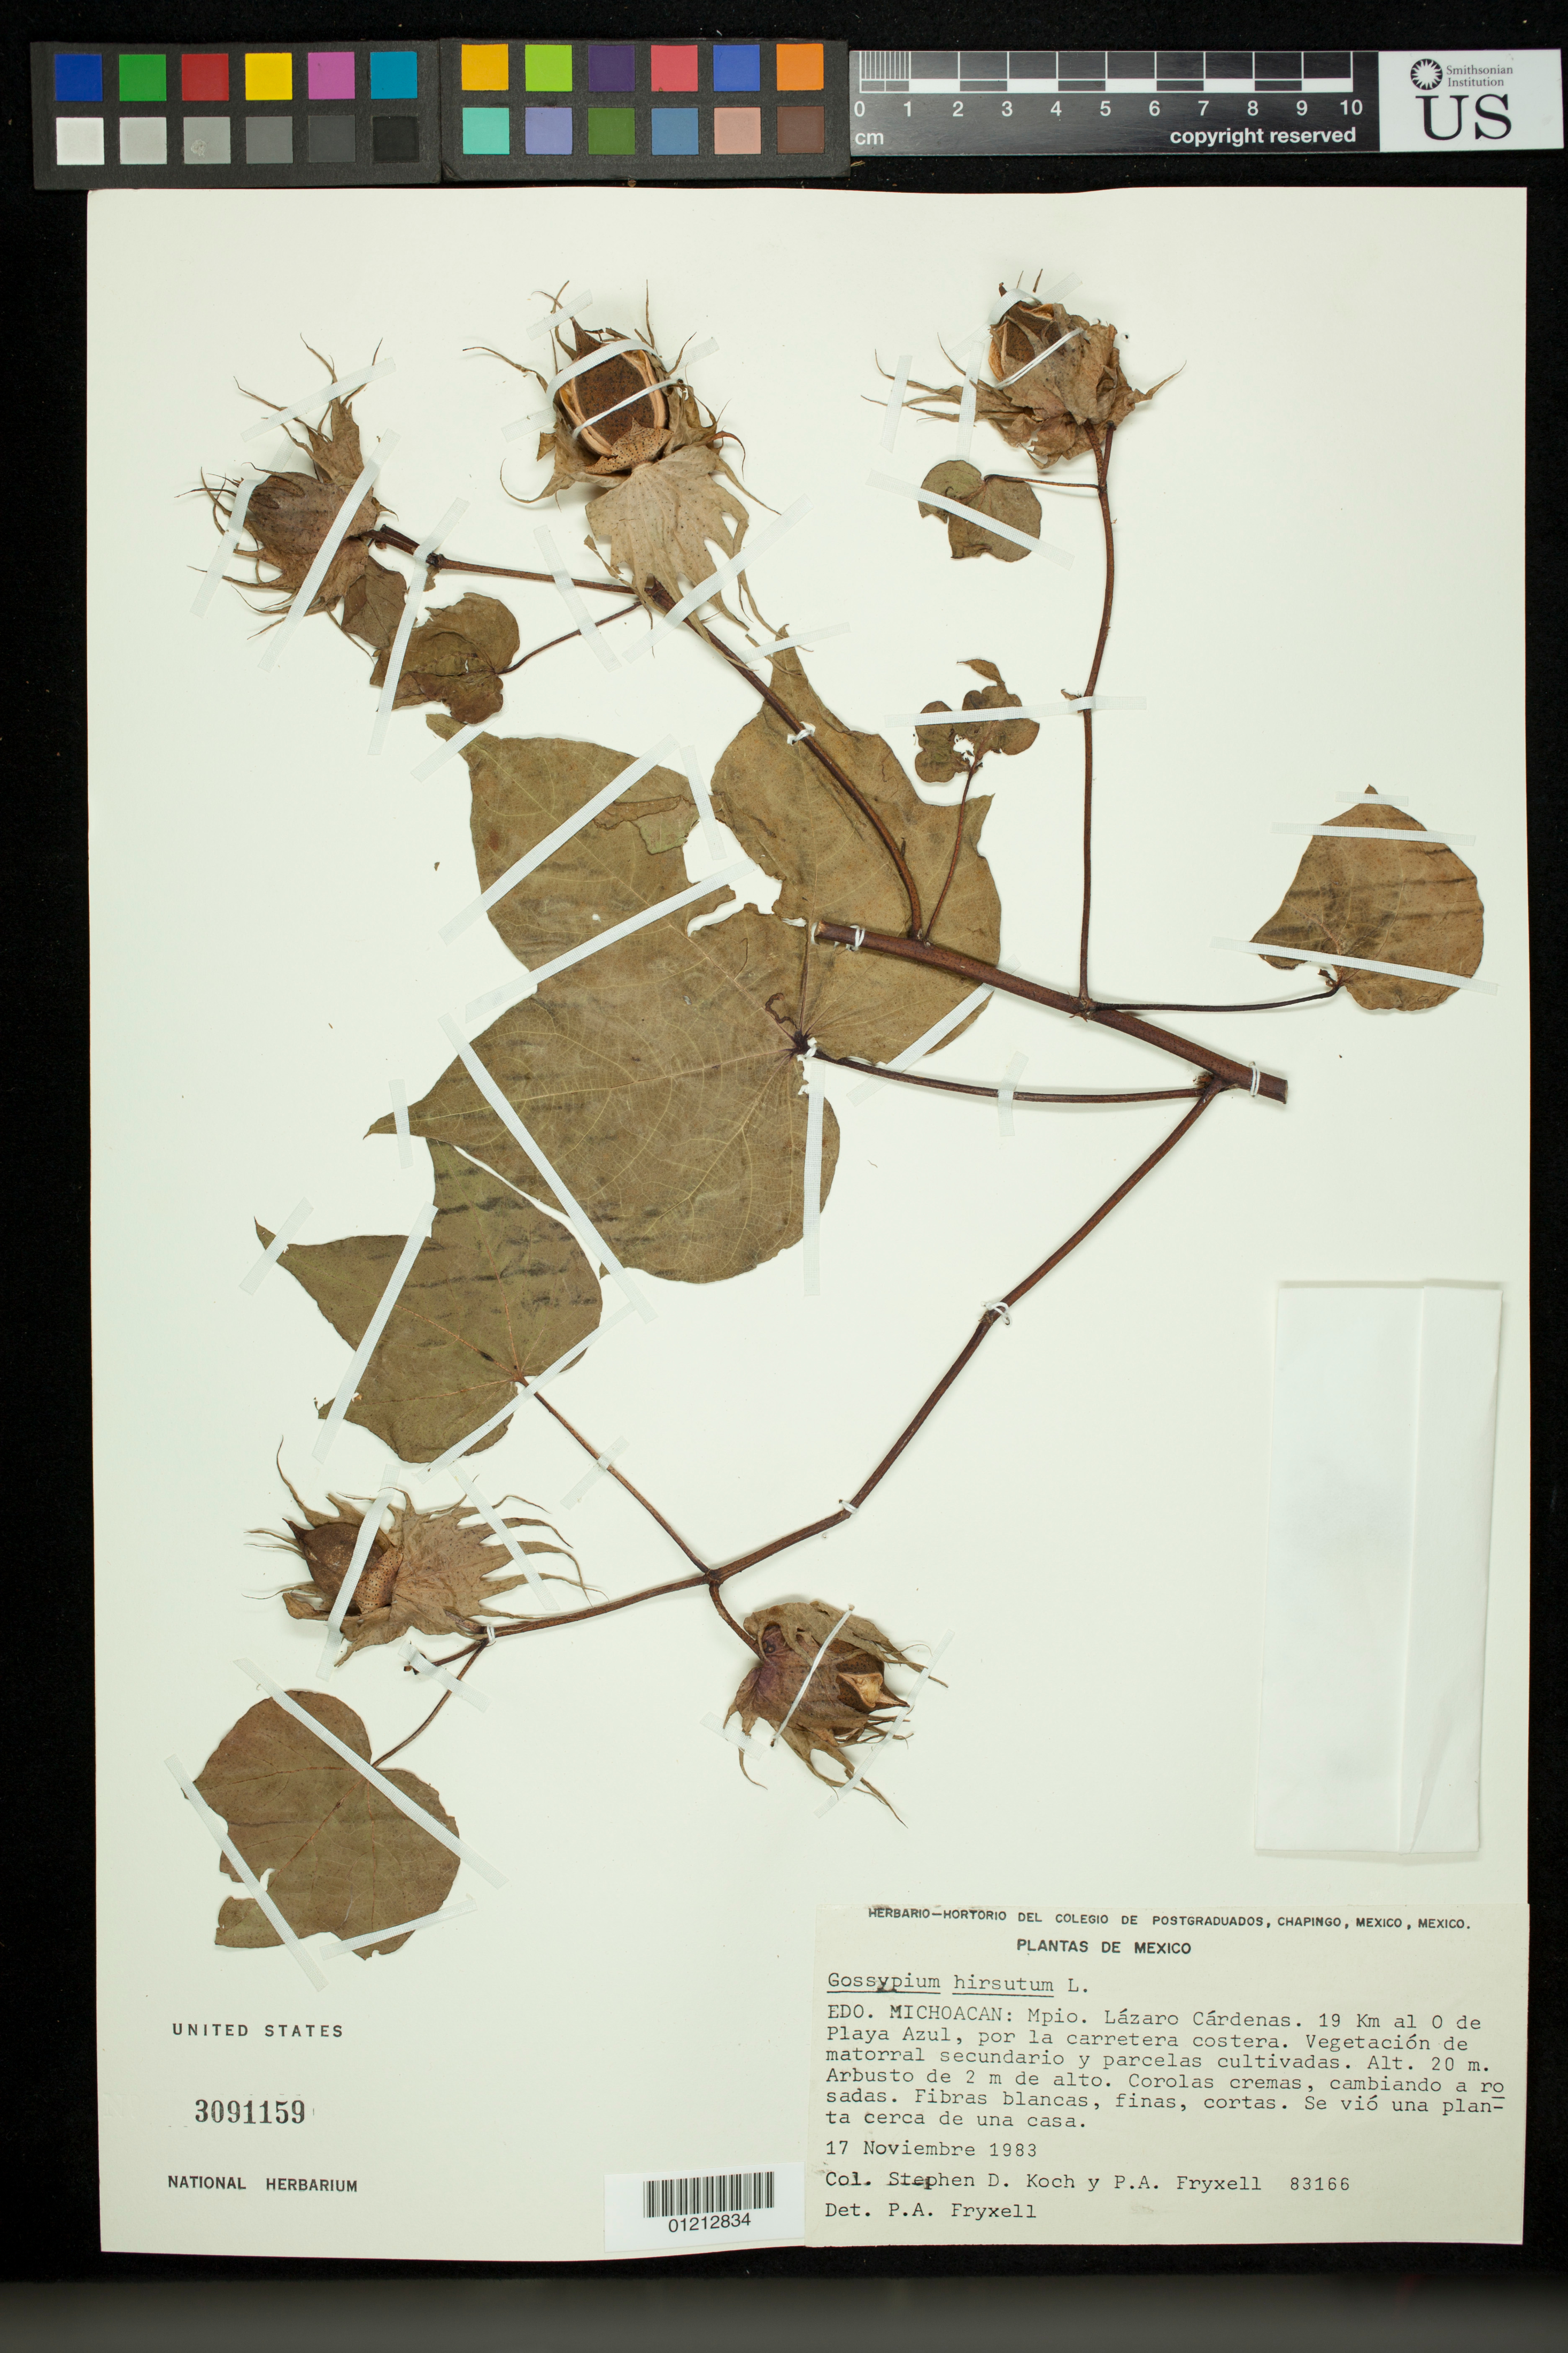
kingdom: Plantae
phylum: Tracheophyta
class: Magnoliopsida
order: Malvales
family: Malvaceae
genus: Gossypium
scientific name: Gossypium hirsutum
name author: L.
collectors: S. D. Koch & P. A. Fryxell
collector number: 83166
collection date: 1983-11-17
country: Mexico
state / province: Michoacán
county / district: Lazaro Cardenas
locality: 19 km al 0 de Playa Azul, por la carretera costera. Vegetacion de matorral secundario y parcelas cultivadas. Se vio una planta cerca de una casa.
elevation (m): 20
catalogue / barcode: US 3091159